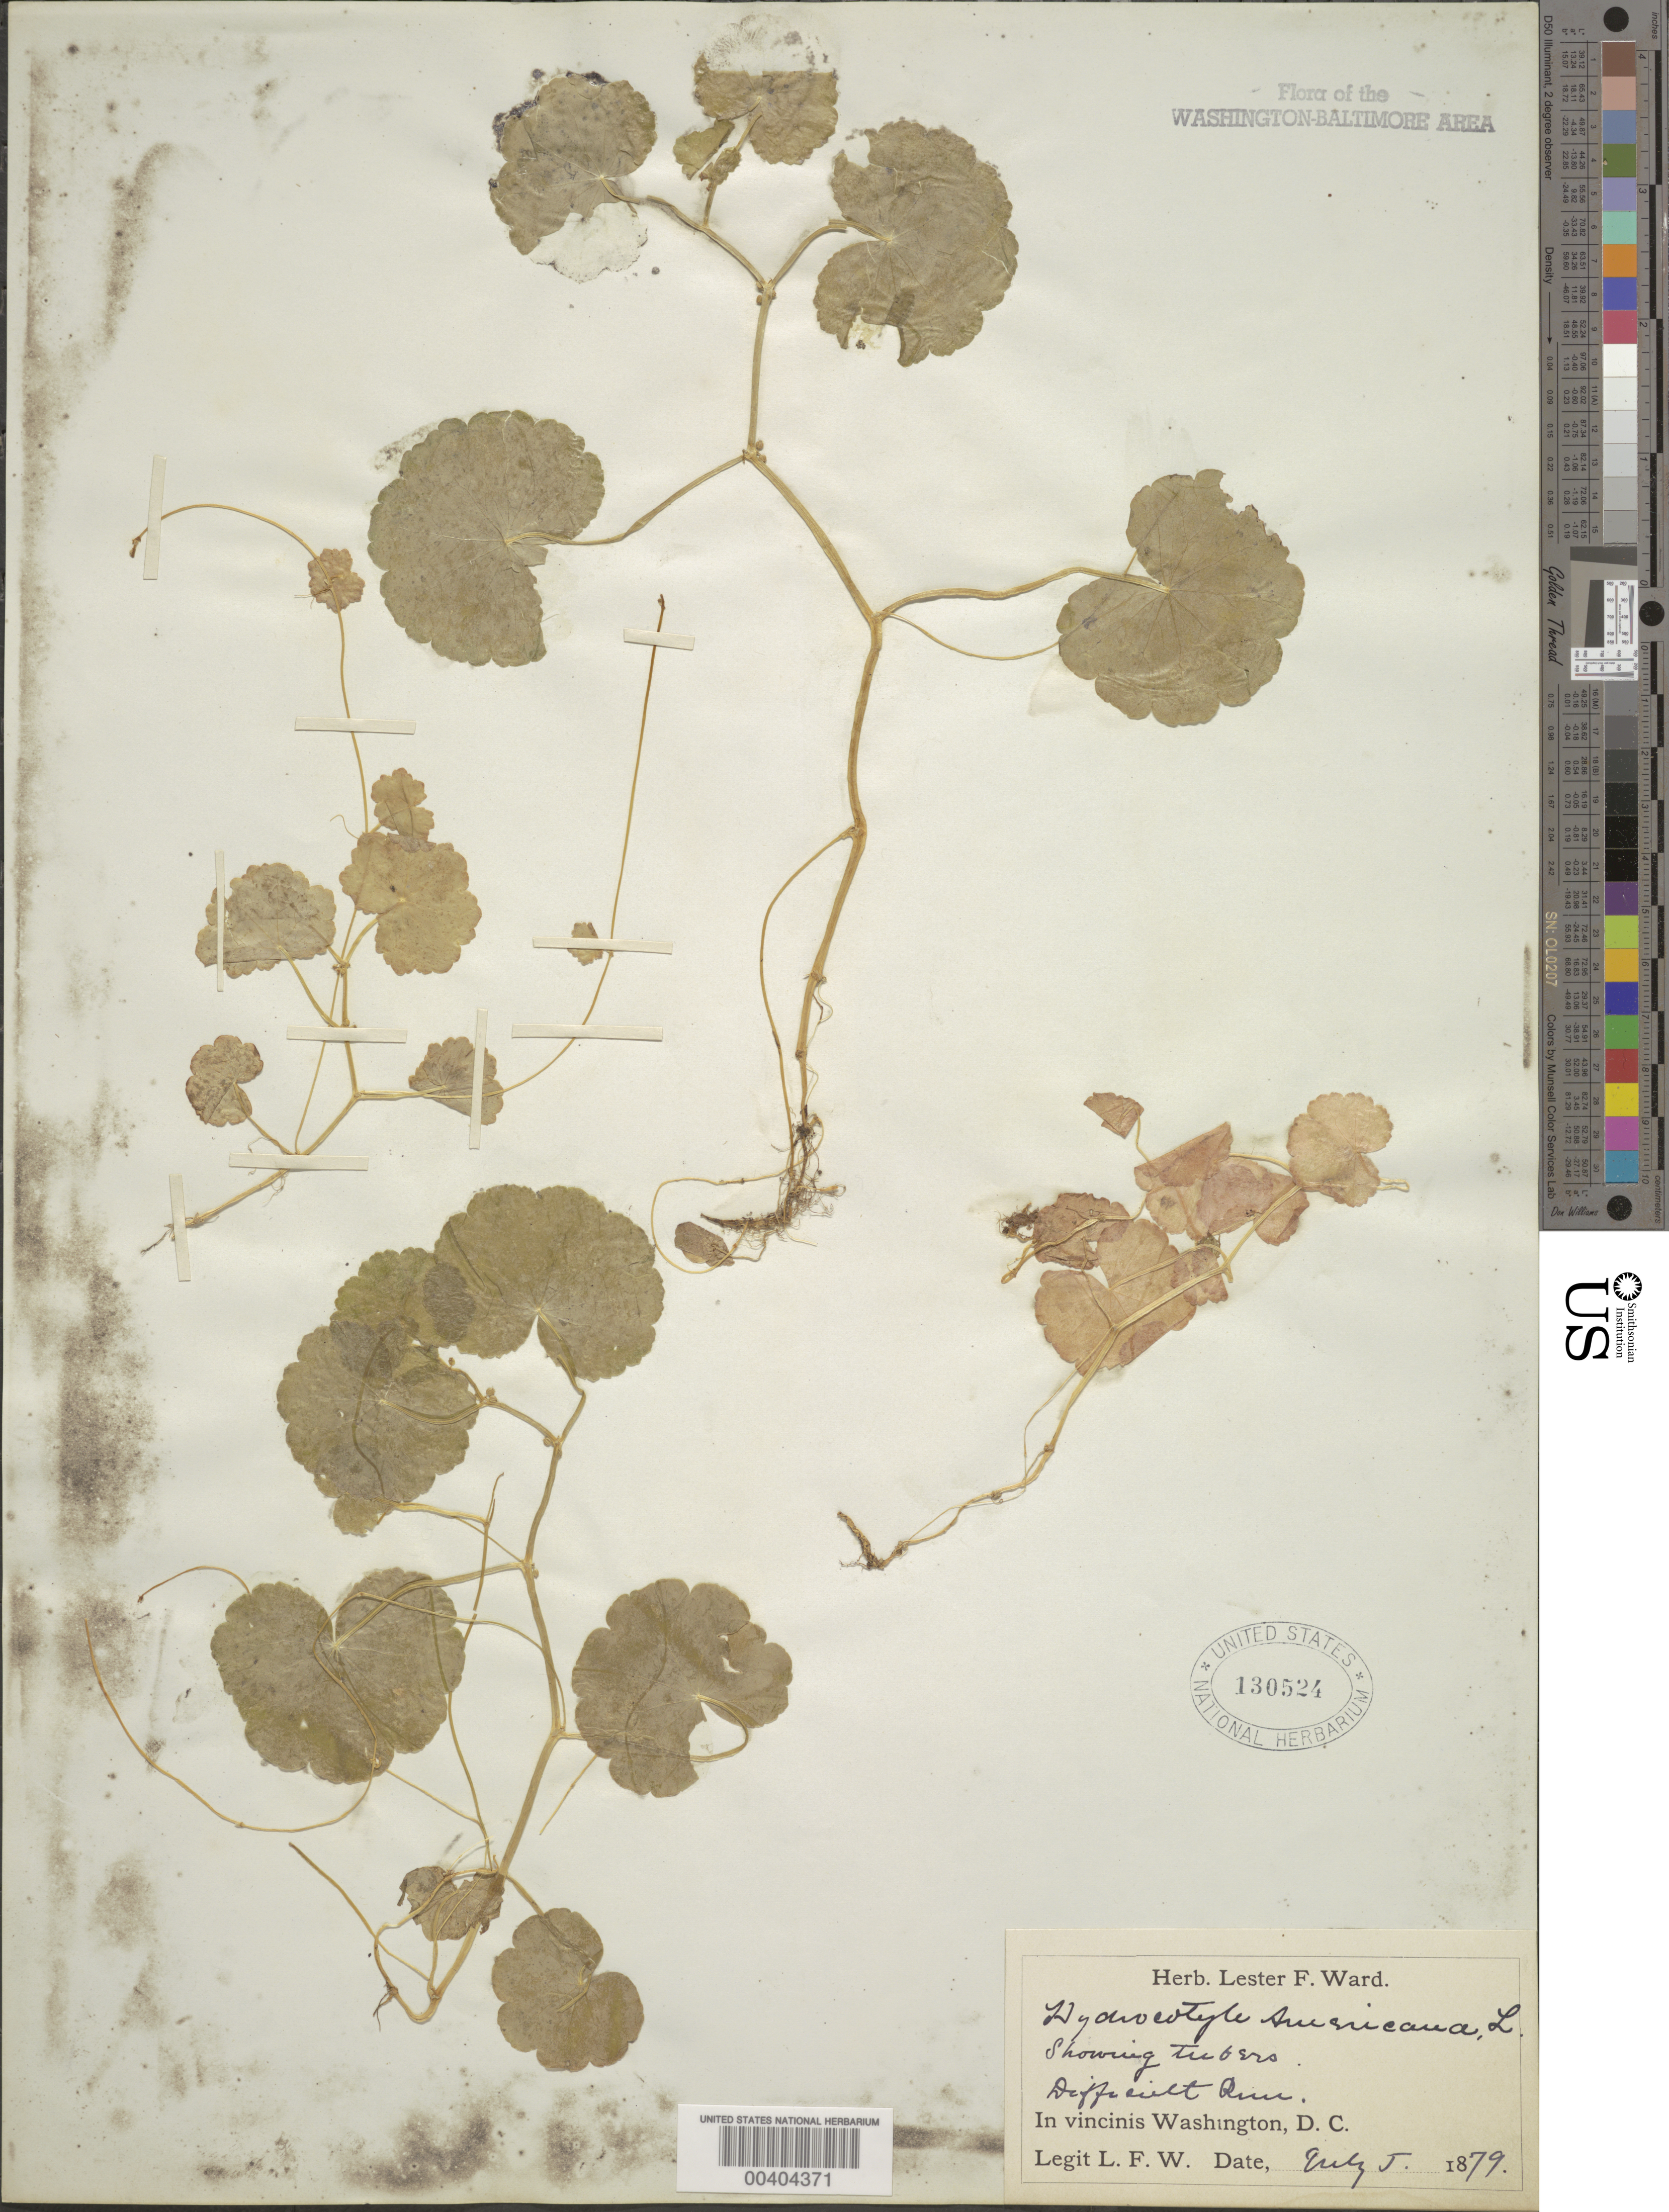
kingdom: Plantae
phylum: Tracheophyta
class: Magnoliopsida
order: Apiales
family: Araliaceae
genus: Hydrocotyle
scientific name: Hydrocotyle americana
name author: L.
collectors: L. F. Ward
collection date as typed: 05 Jul 1879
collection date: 1879-07-05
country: United States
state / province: Virginia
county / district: Fairfax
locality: Difficult Run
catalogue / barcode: US 130524